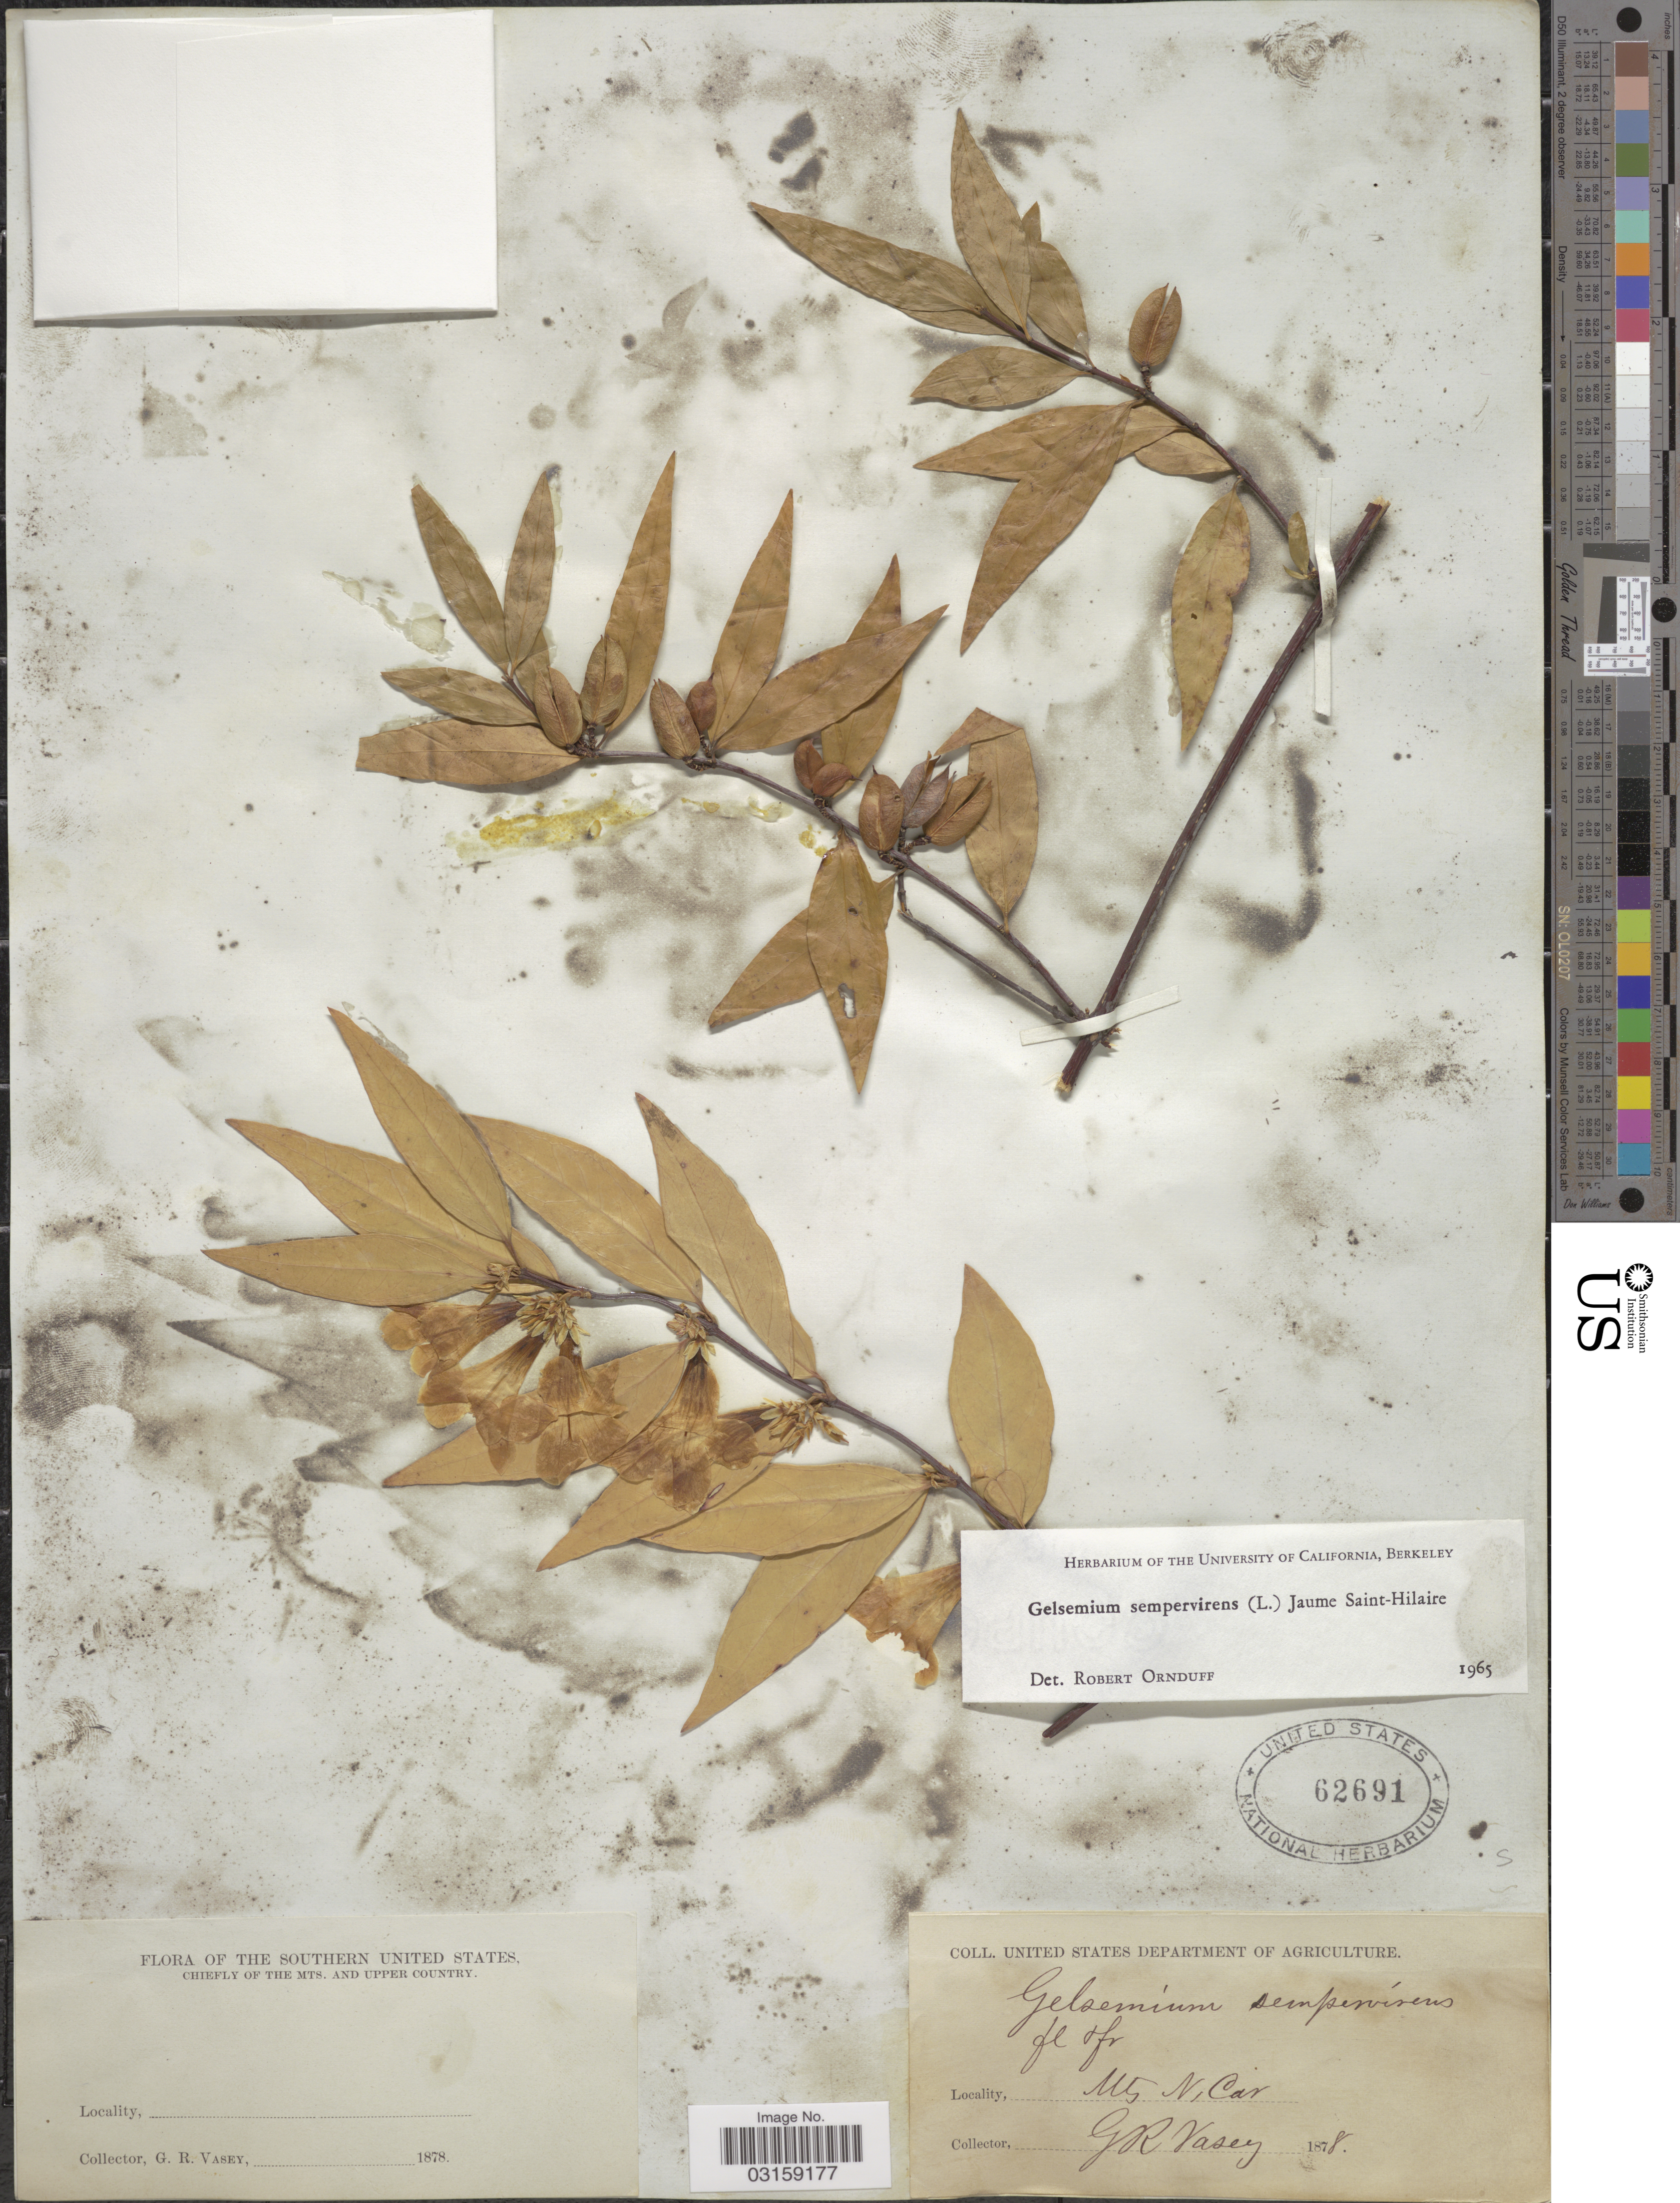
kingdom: Plantae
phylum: Tracheophyta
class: Magnoliopsida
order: Gentianales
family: Gelsemiaceae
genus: Gelsemium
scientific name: Gelsemium sempervirens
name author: (L.) J. St.-Hil.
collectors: G. R. Vasey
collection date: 1878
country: United States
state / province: North Carolina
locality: Mts. N. Car.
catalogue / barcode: US 62691